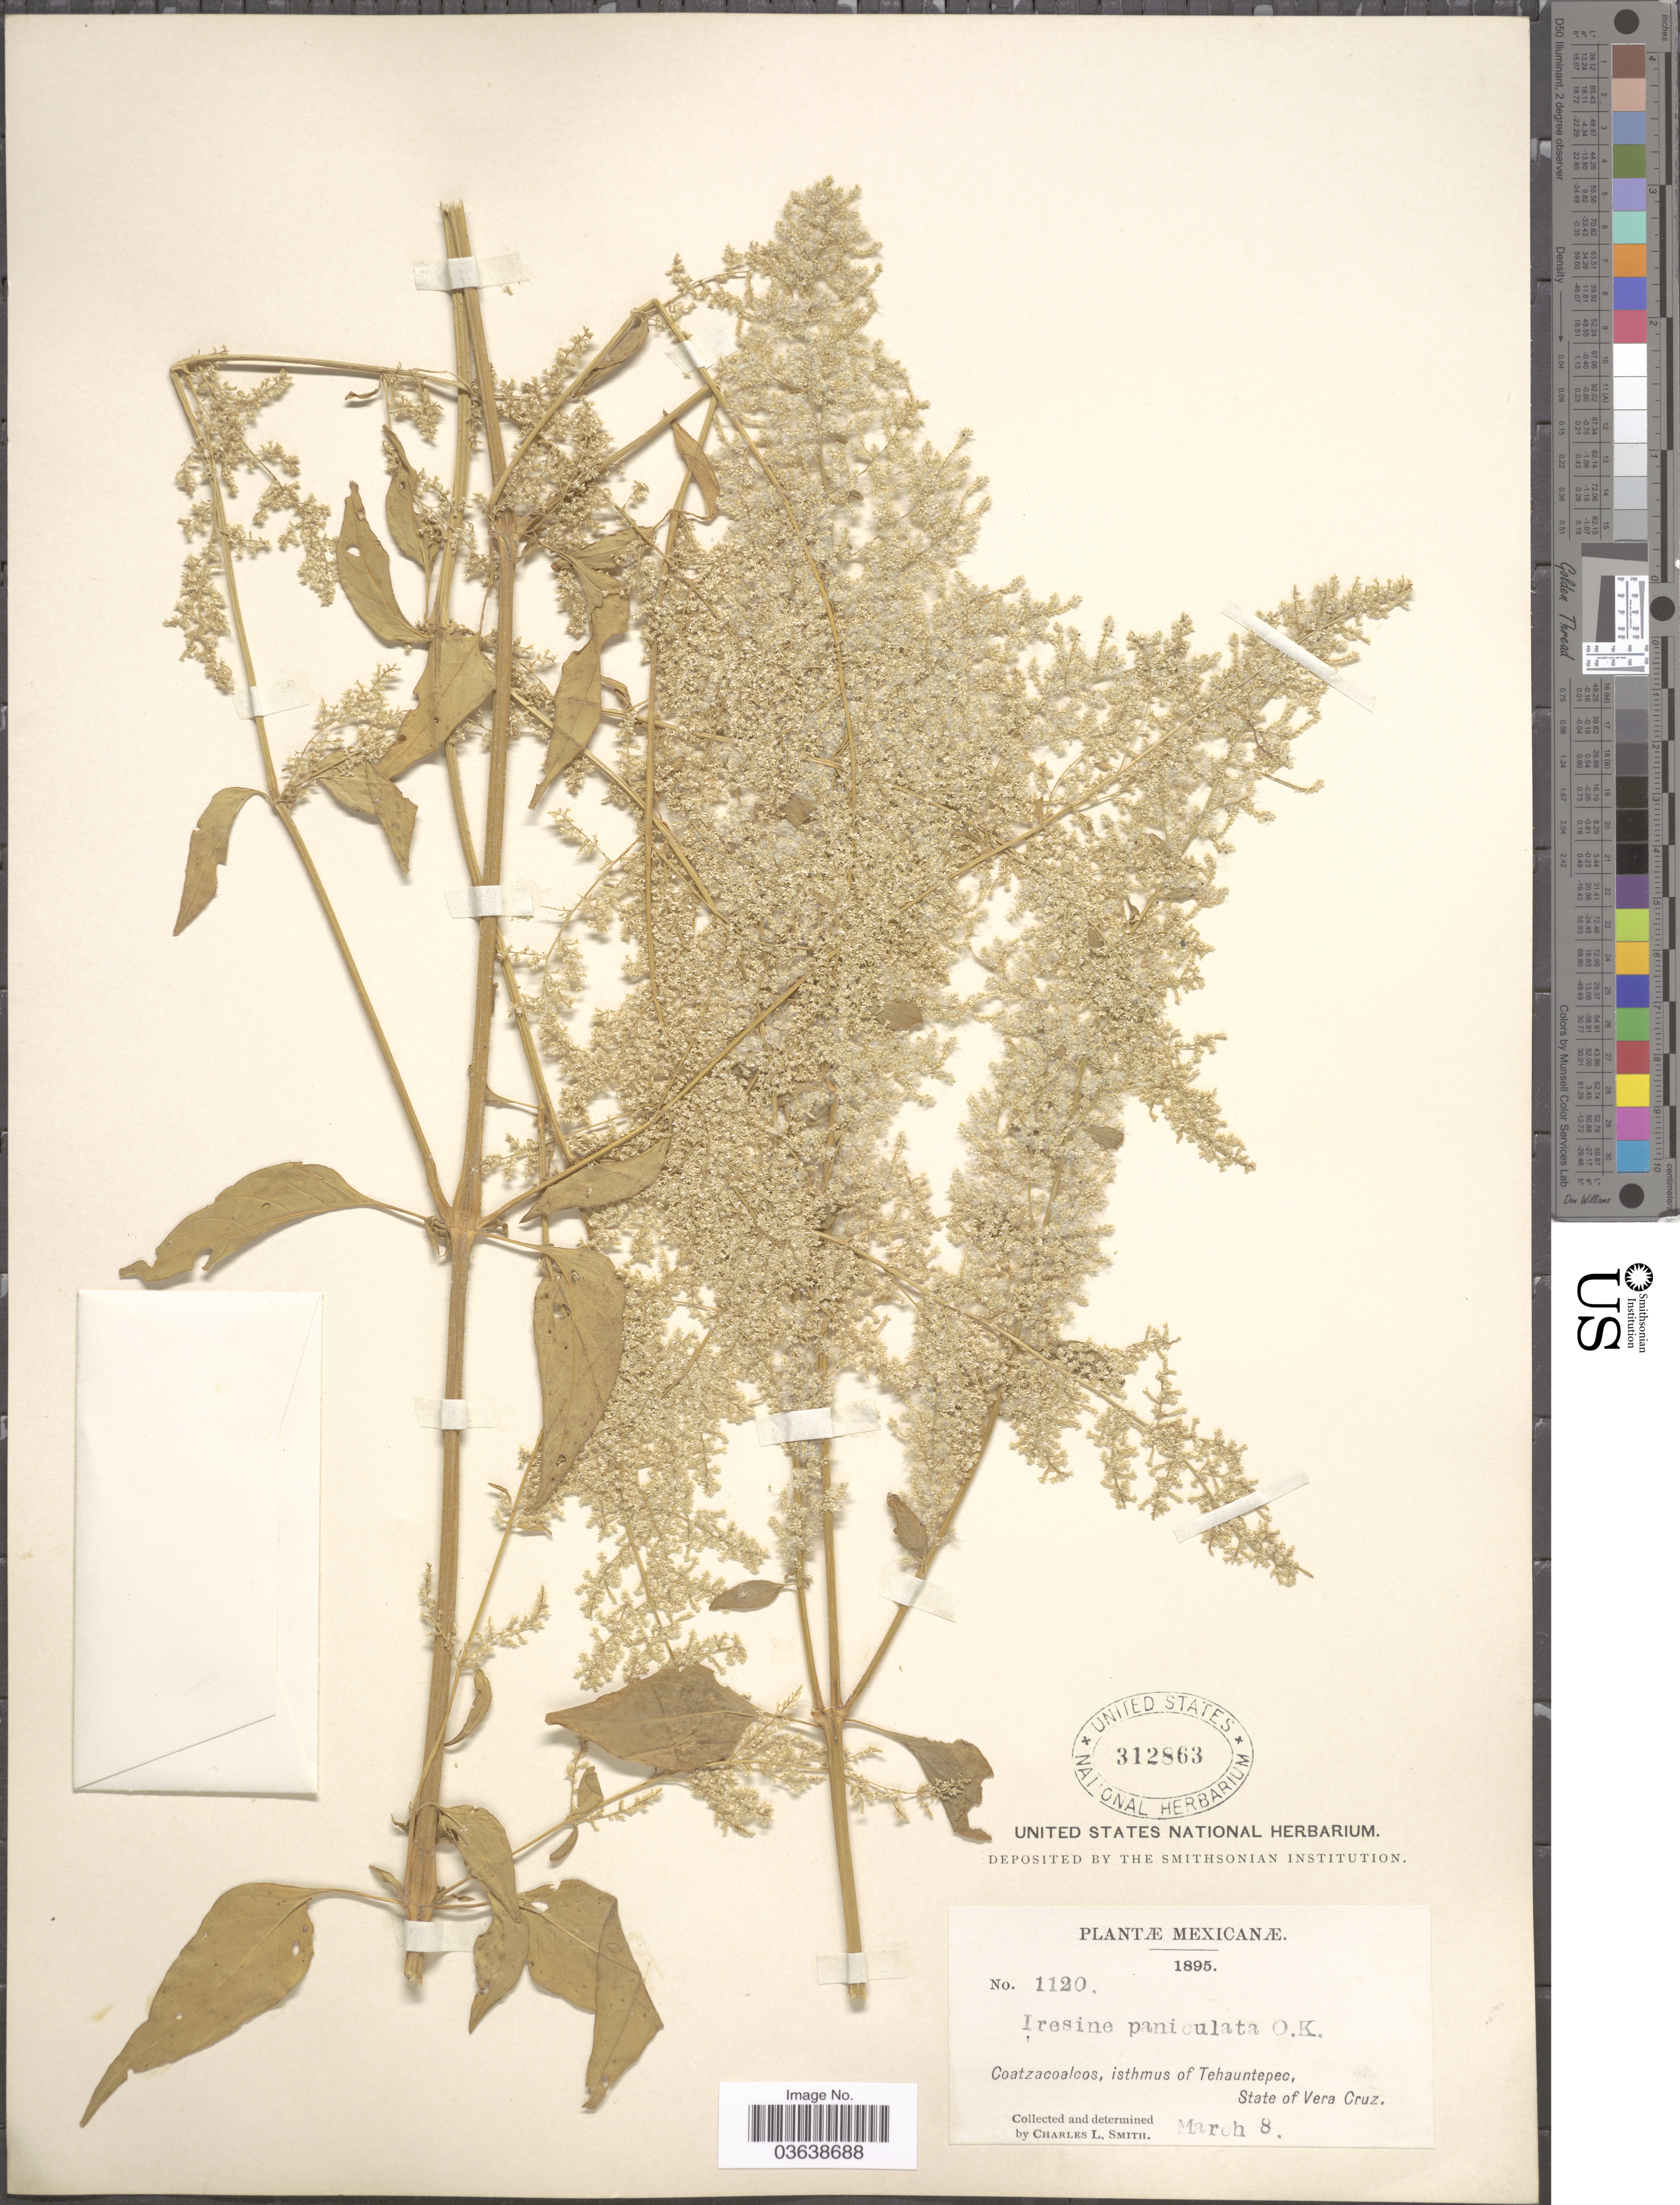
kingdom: Plantae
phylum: Tracheophyta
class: Magnoliopsida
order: Caryophyllales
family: Amaranthaceae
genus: Iresine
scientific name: Iresine celosia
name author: L.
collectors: C. L. Smith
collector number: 1120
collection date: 1895-03-08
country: Mexico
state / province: Veracruz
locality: Coatzacoalcos, isthmus of Tehauntepec, State of Vera Cruz.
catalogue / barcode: US 312863